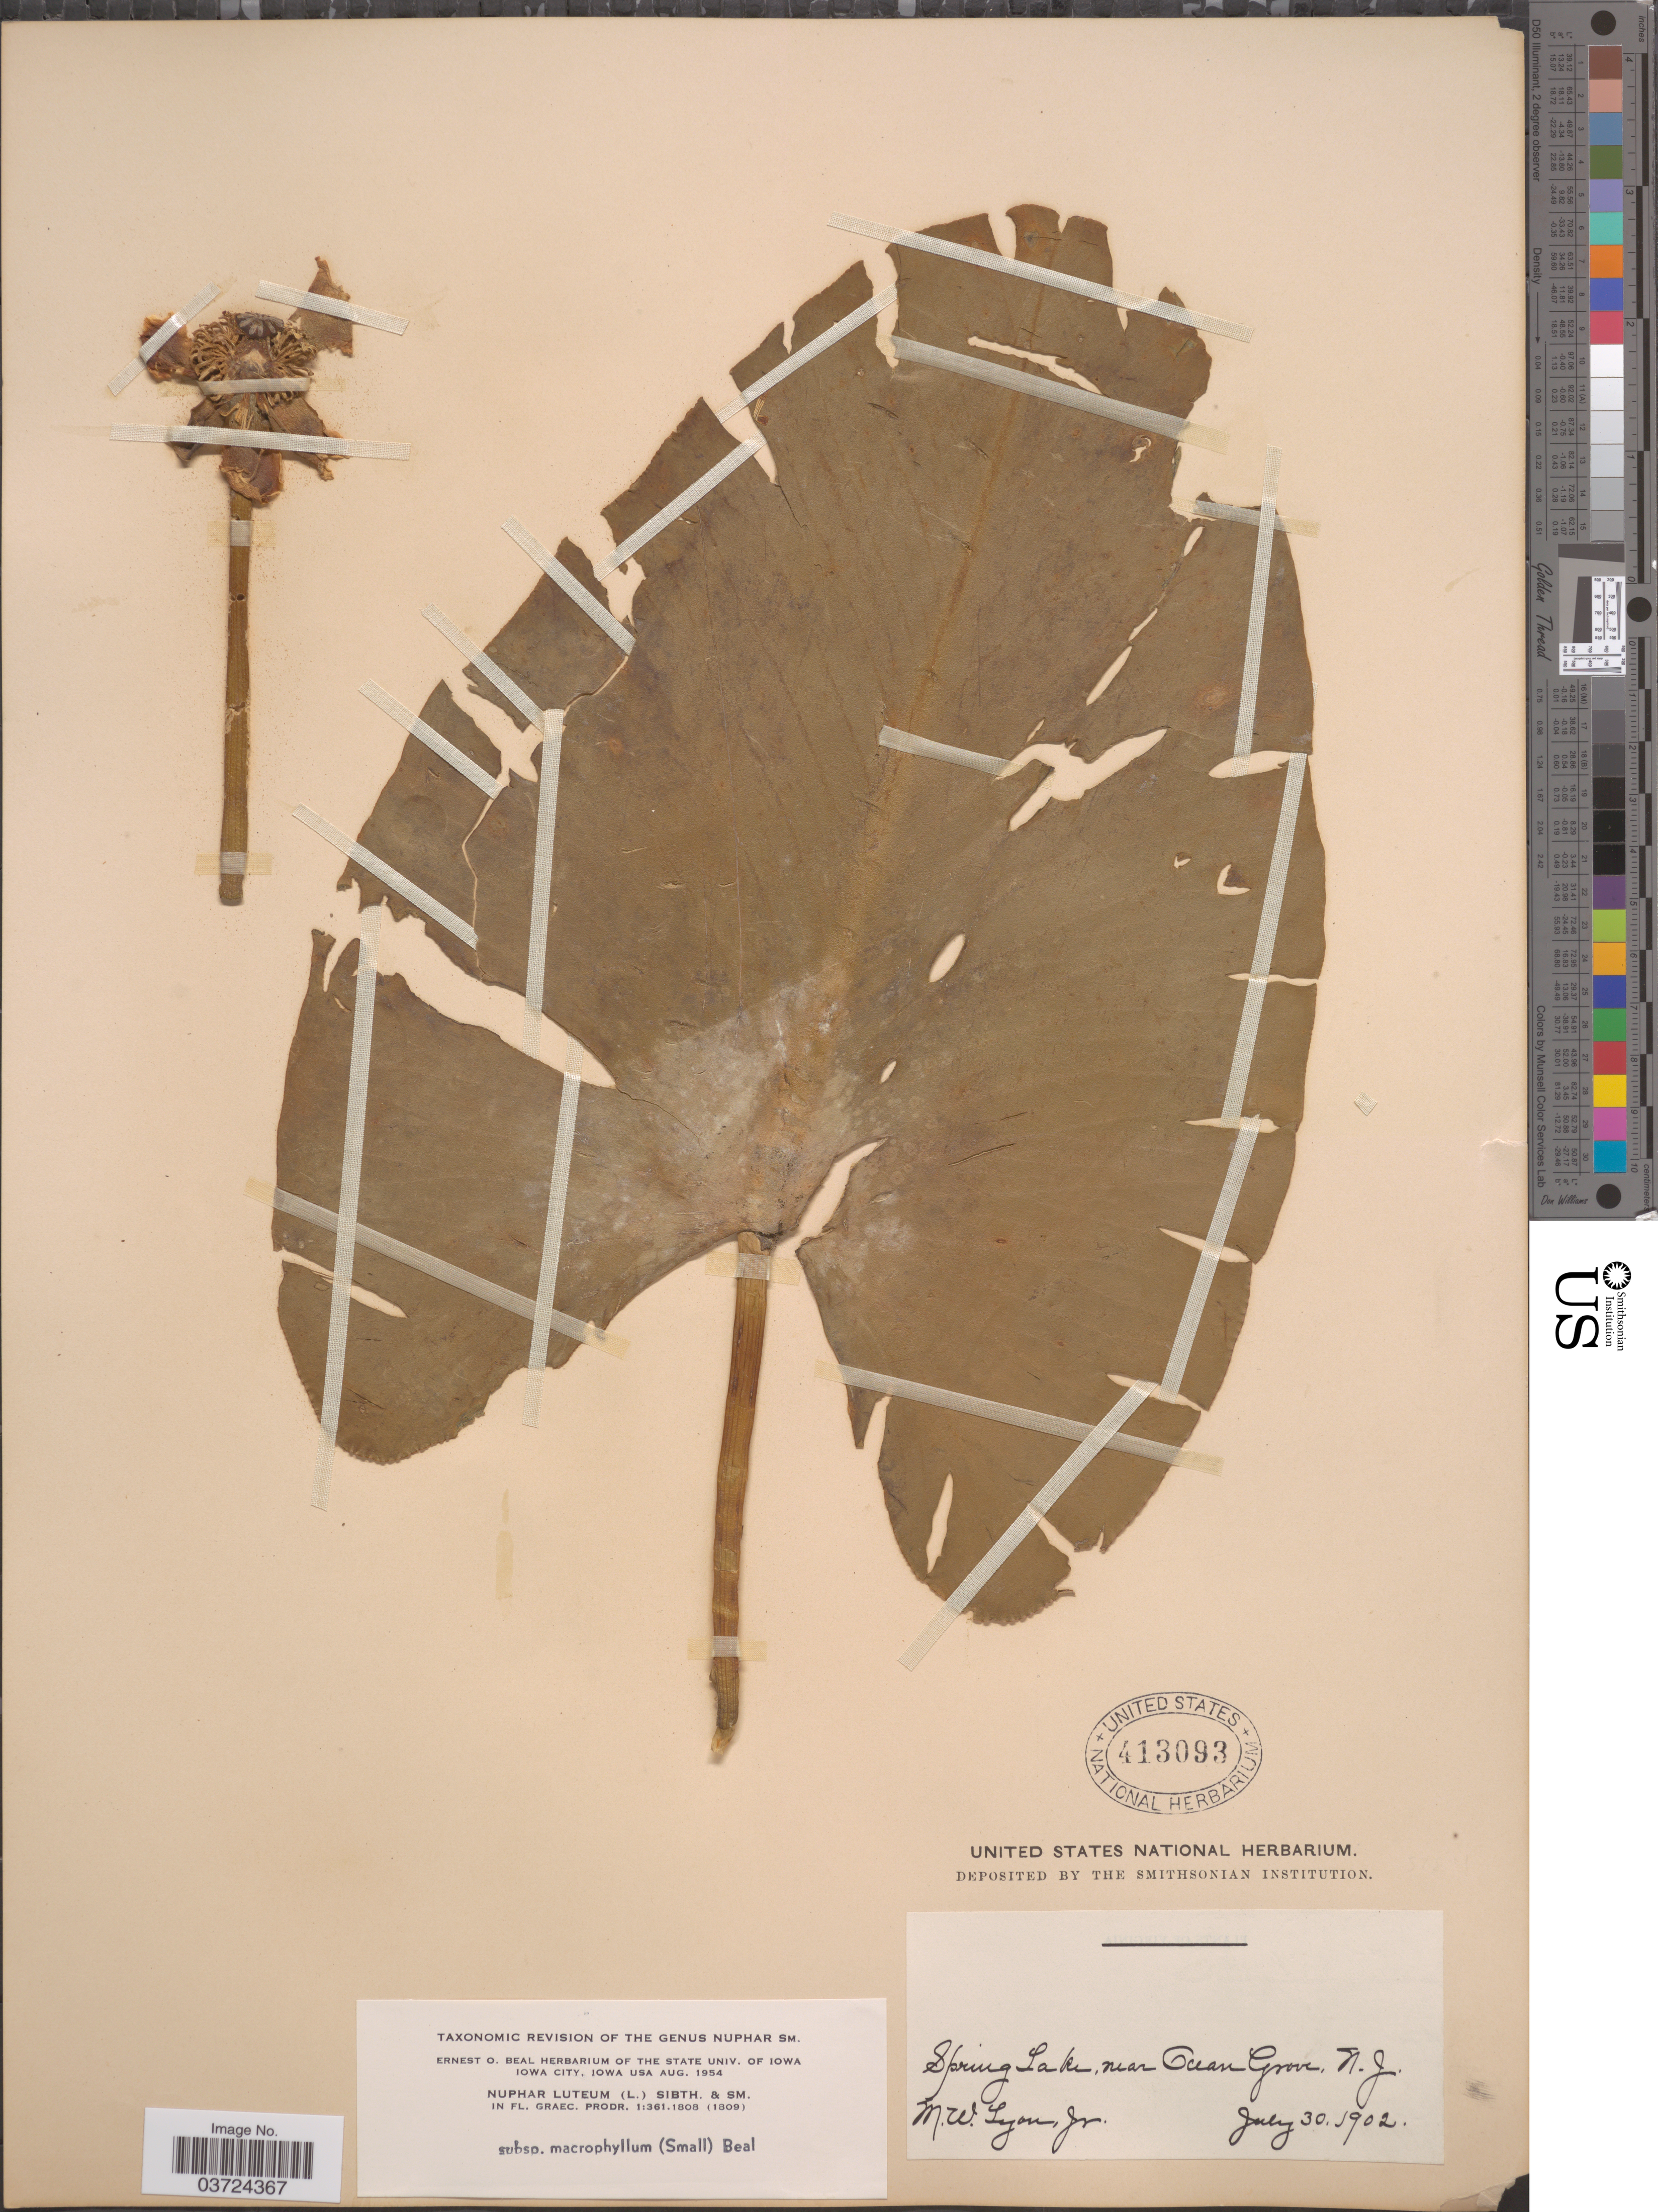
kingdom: Plantae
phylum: Tracheophyta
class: Magnoliopsida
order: Nymphaeales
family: Nymphaeaceae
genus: Nuphar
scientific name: Nuphar advena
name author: (Aiton) W.T. Aiton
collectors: M. W. Lyon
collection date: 1902-07-30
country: United States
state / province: New Jersey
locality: Spring Lake, near Ocean Grove.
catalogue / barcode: US 413093